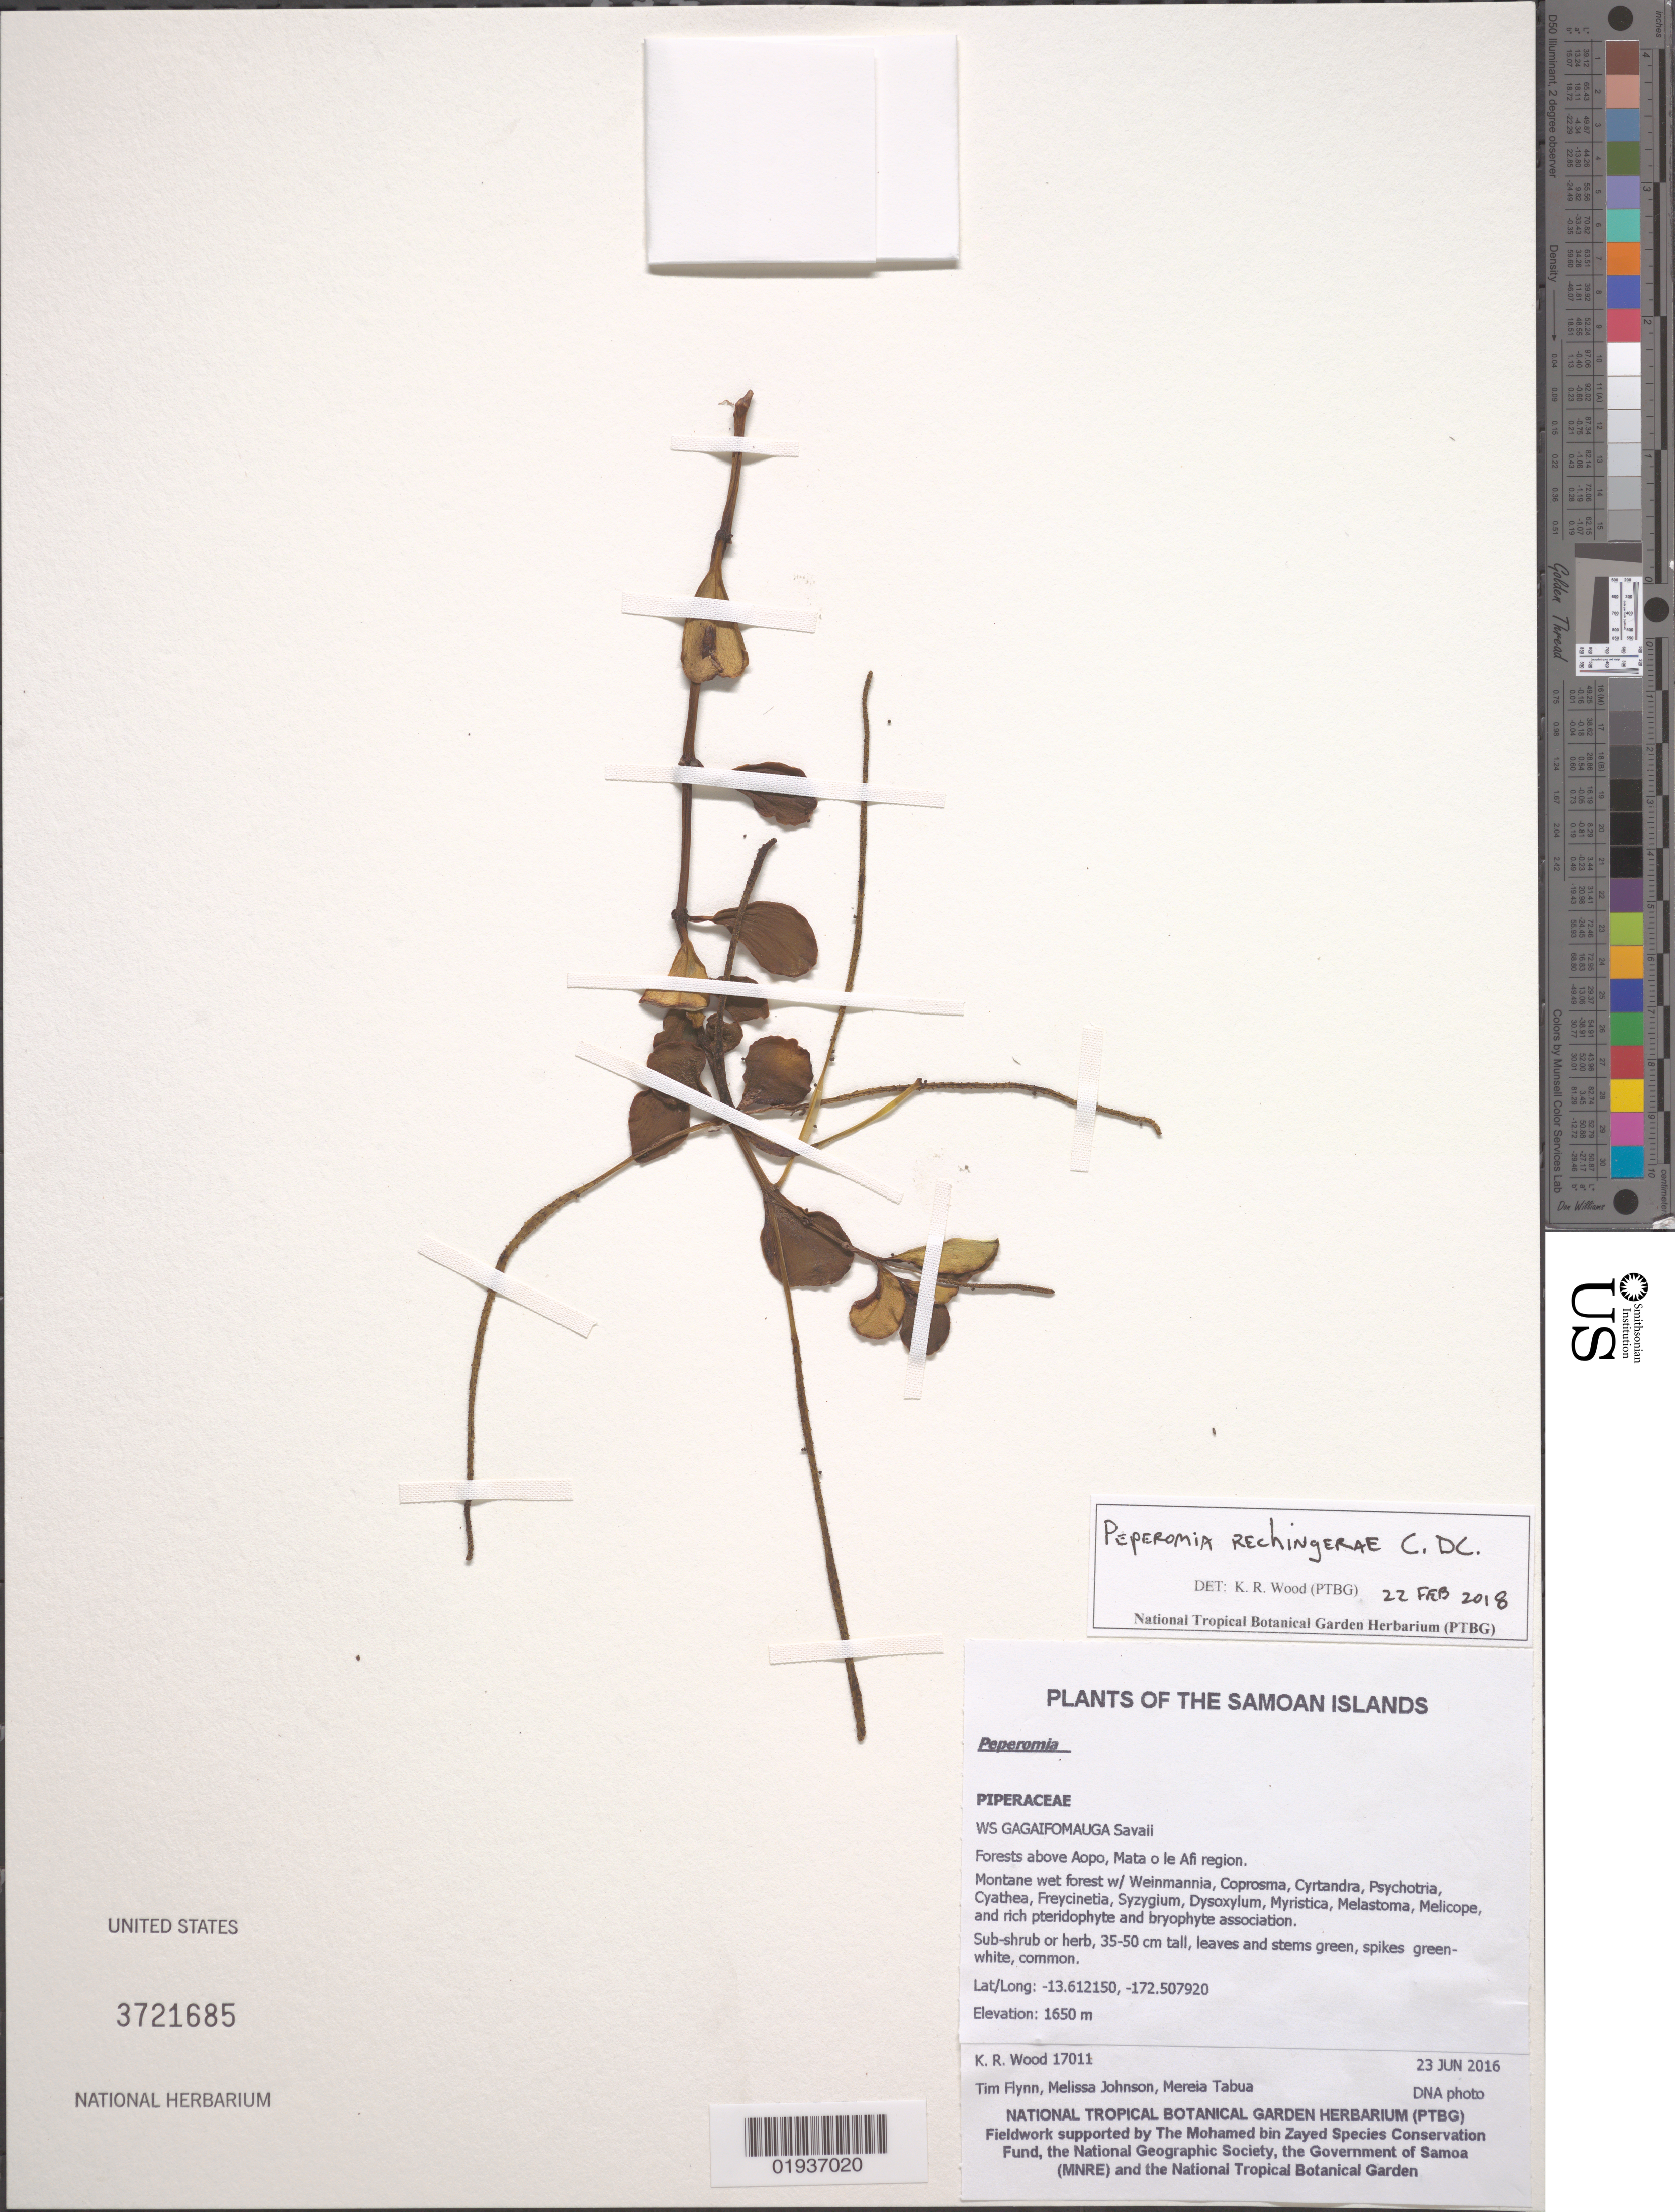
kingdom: Plantae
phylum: Tracheophyta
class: Magnoliopsida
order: Piperales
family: Piperaceae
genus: Peperomia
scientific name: Peperomia rechingerae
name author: Yunck.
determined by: Wood, Kenneth R.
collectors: K. R. Wood, T. W. Flynn, M. Johnson & M. Tabua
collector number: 17011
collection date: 2016-06-23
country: Samoa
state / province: Gagaifomauga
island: Savai'i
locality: Savaii, Forests above Aopo, Mata o le Afi region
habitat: Montane wet forest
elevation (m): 1650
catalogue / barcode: US 3721685